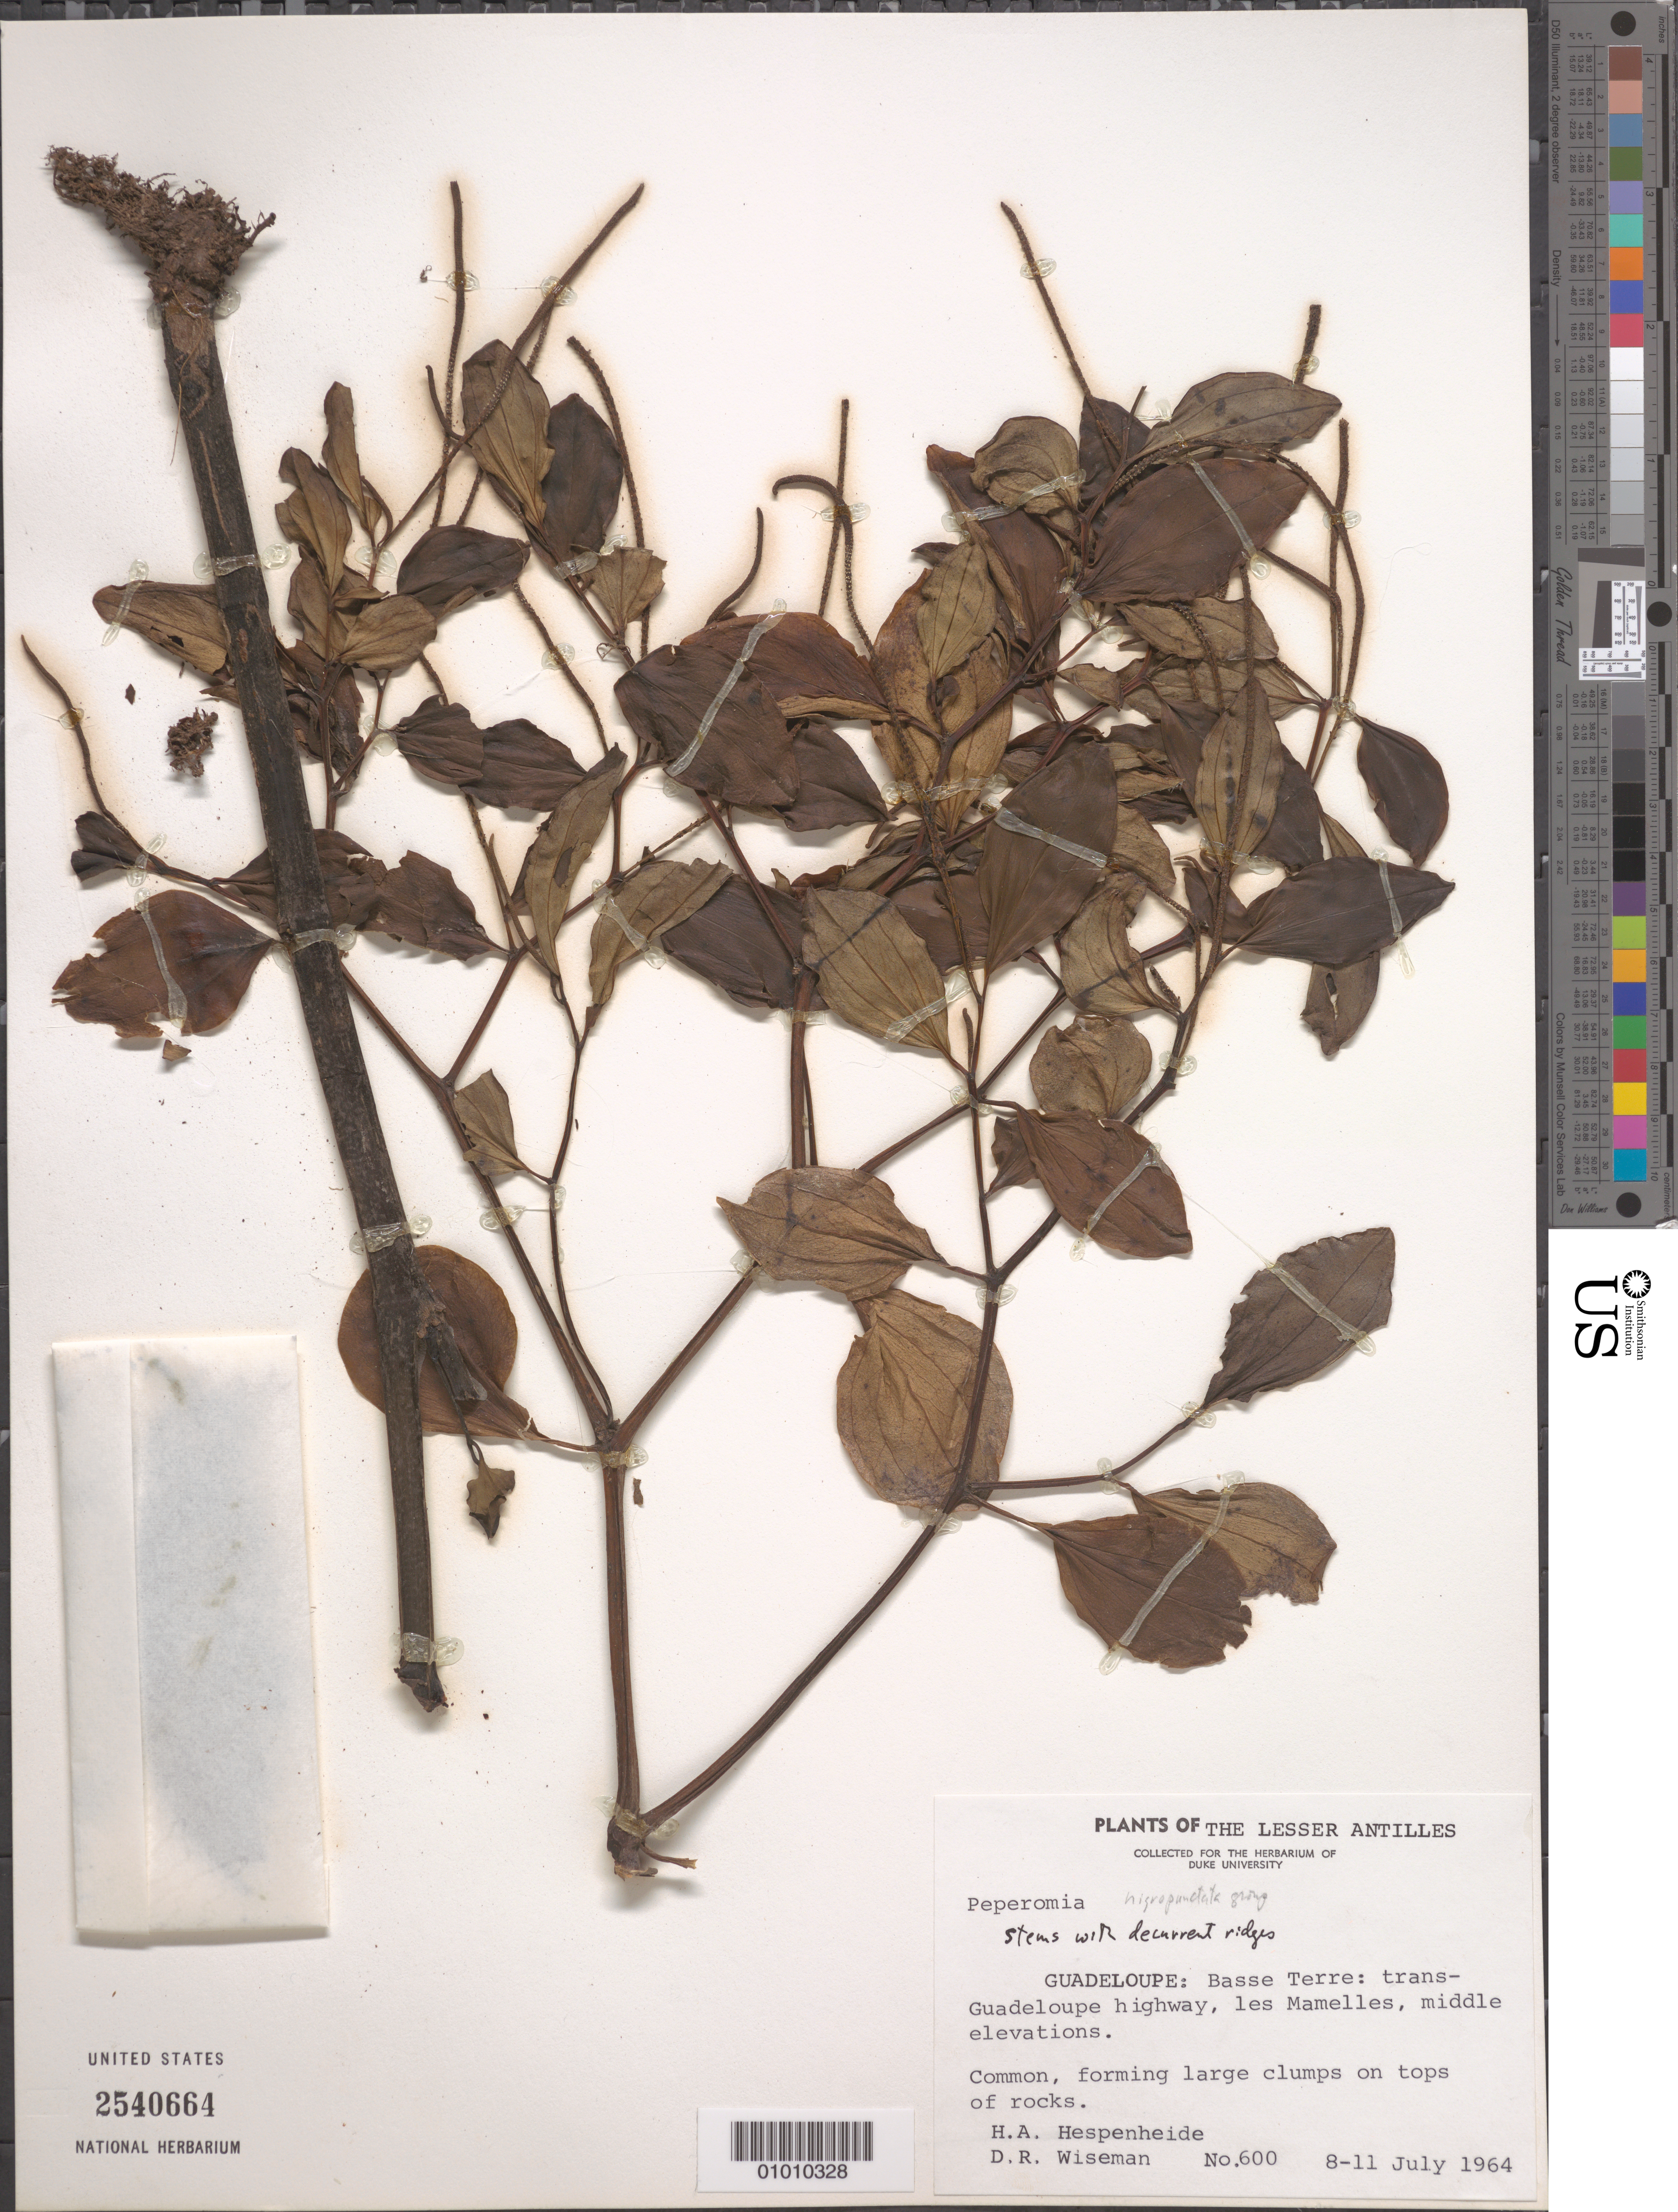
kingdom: Plantae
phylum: Tracheophyta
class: Magnoliopsida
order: Piperales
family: Piperaceae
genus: Peperomia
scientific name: Peperomia nigropunctata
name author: Miq.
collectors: H. A. Hespenheide & D. R. Wiseman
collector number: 600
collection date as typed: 08 Jul 1964 to 11 Jul 1964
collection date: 1964-07-08/1964-07-11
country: Guadeloupe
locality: Basse Terre: trans-Guadeloupe highway, les Mamelles, middle elevations.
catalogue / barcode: US 2540664